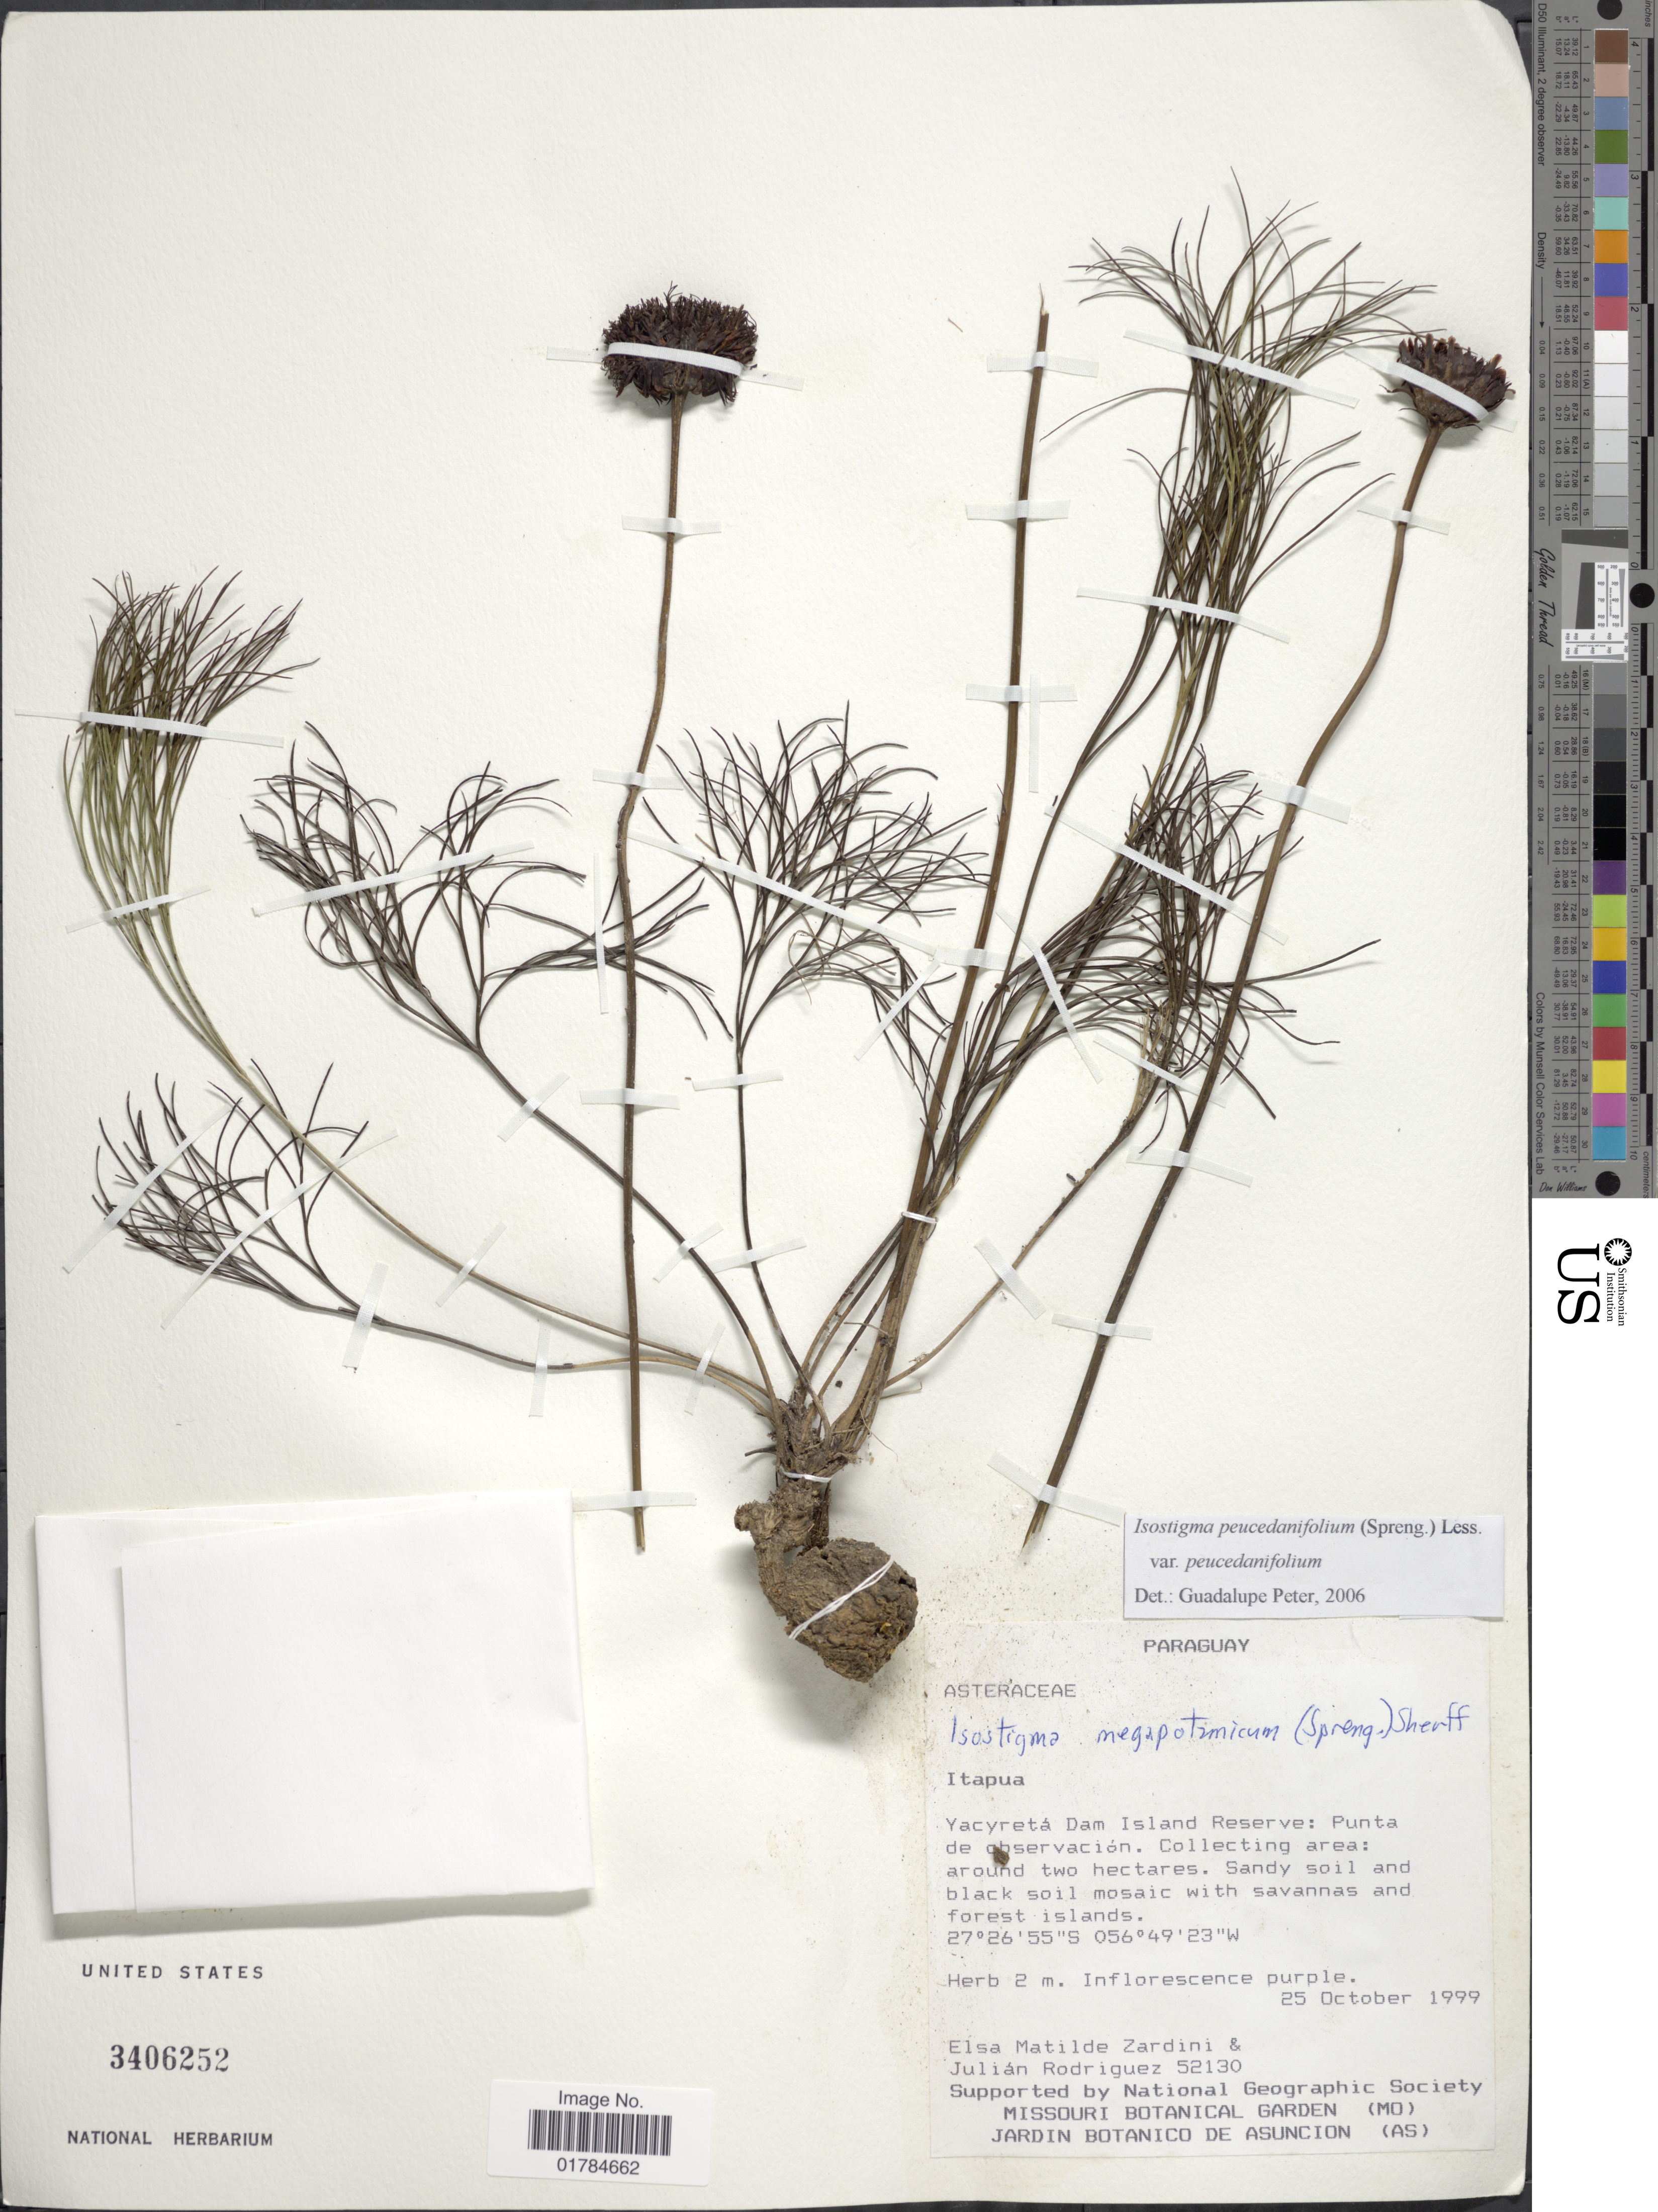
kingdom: Plantae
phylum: Tracheophyta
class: Magnoliopsida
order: Asterales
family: Asteraceae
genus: Isostigma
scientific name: Isostigma peucedanifolium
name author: (Spreng.) Less.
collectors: E. M. Zardini & J. Rodriguez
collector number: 52130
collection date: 1999-10-25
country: Paraguay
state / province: Itapua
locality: Yacyreta Dam Island Reserve: Punta de observacion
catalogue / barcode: US 3406252